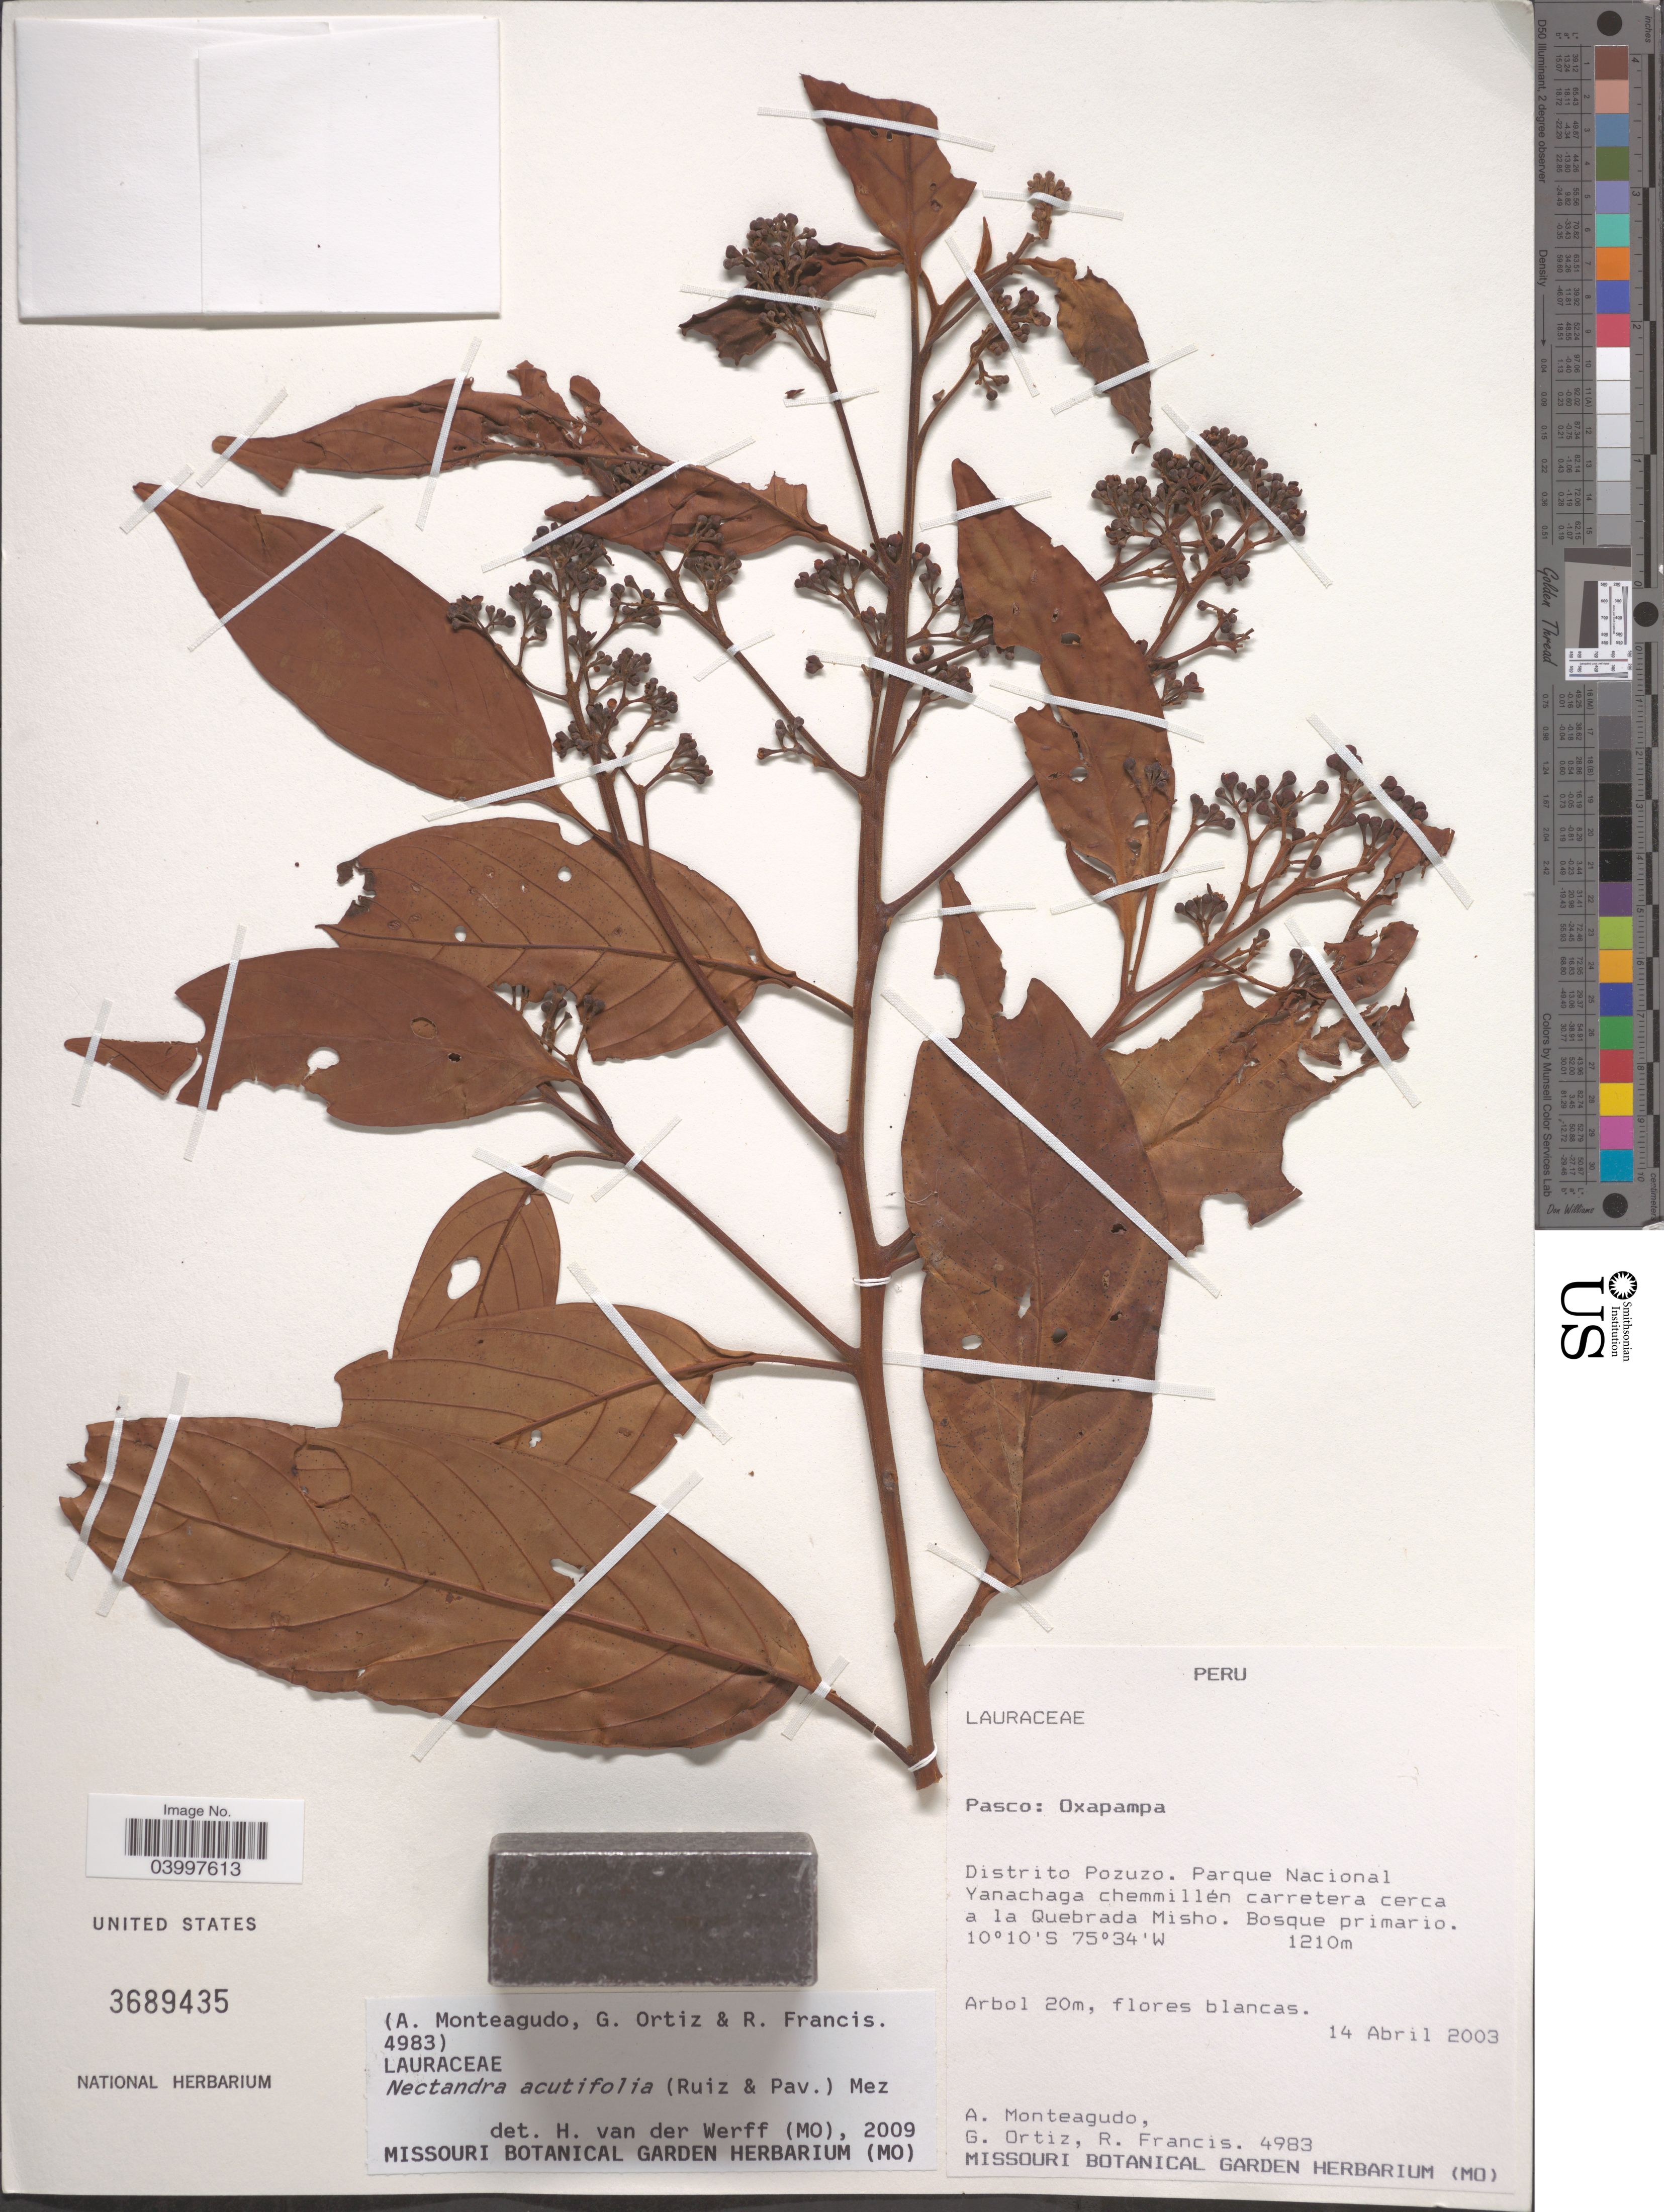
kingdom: Plantae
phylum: Tracheophyta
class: Magnoliopsida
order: Laurales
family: Lauraceae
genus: Nectandra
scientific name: Nectandra acutifolia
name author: (Ruiz & Pav.) Mez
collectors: A. Monteagudo, G. Ortiz & R. Francis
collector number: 4983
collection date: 2003-04-14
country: Peru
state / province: Pasco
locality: Oxapampa. Distrito Pozuzo. Parque Nacional Yanachaga chemmillén carretera cerca a la Quebrada Misho.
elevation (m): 1210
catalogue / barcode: US 3689435